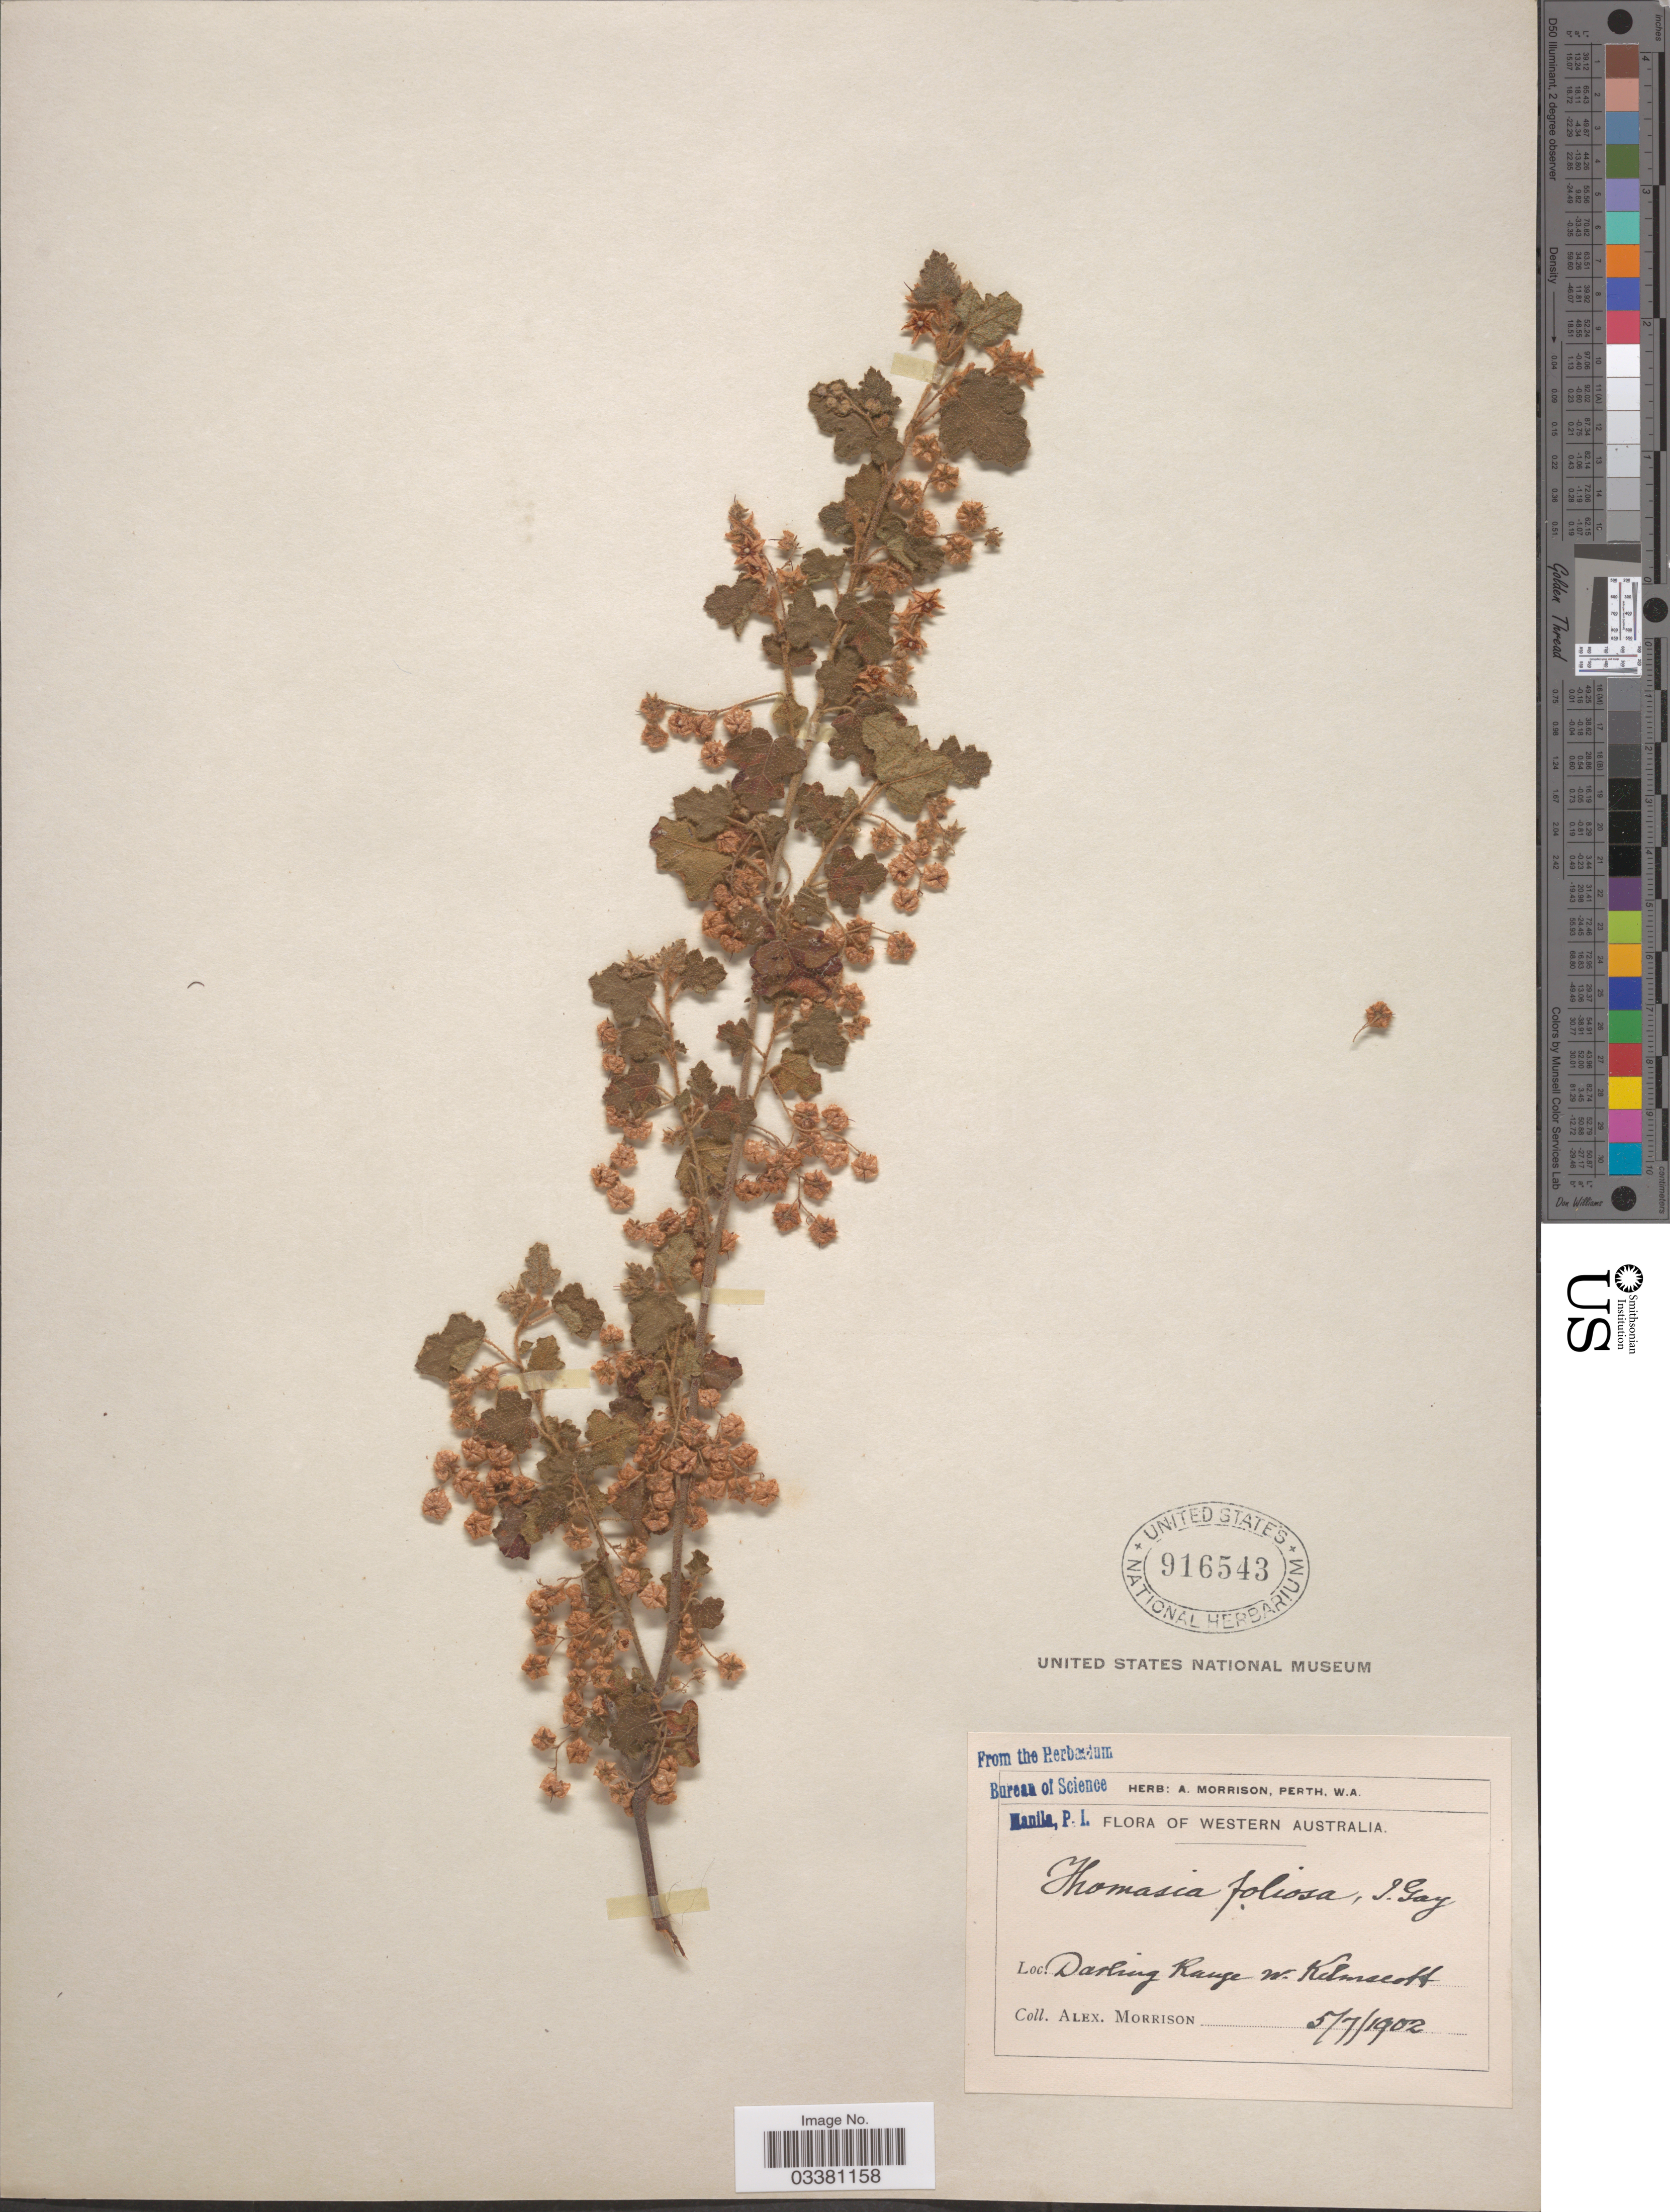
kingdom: Plantae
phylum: Tracheophyta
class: Magnoliopsida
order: Malvales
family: Malvaceae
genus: Thomasia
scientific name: Thomasia foliosa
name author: J. Gay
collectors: A. Morrison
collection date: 1902-07-05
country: Australia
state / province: Western Australia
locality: Darling Range W. Kelmscott.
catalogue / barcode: US 916543